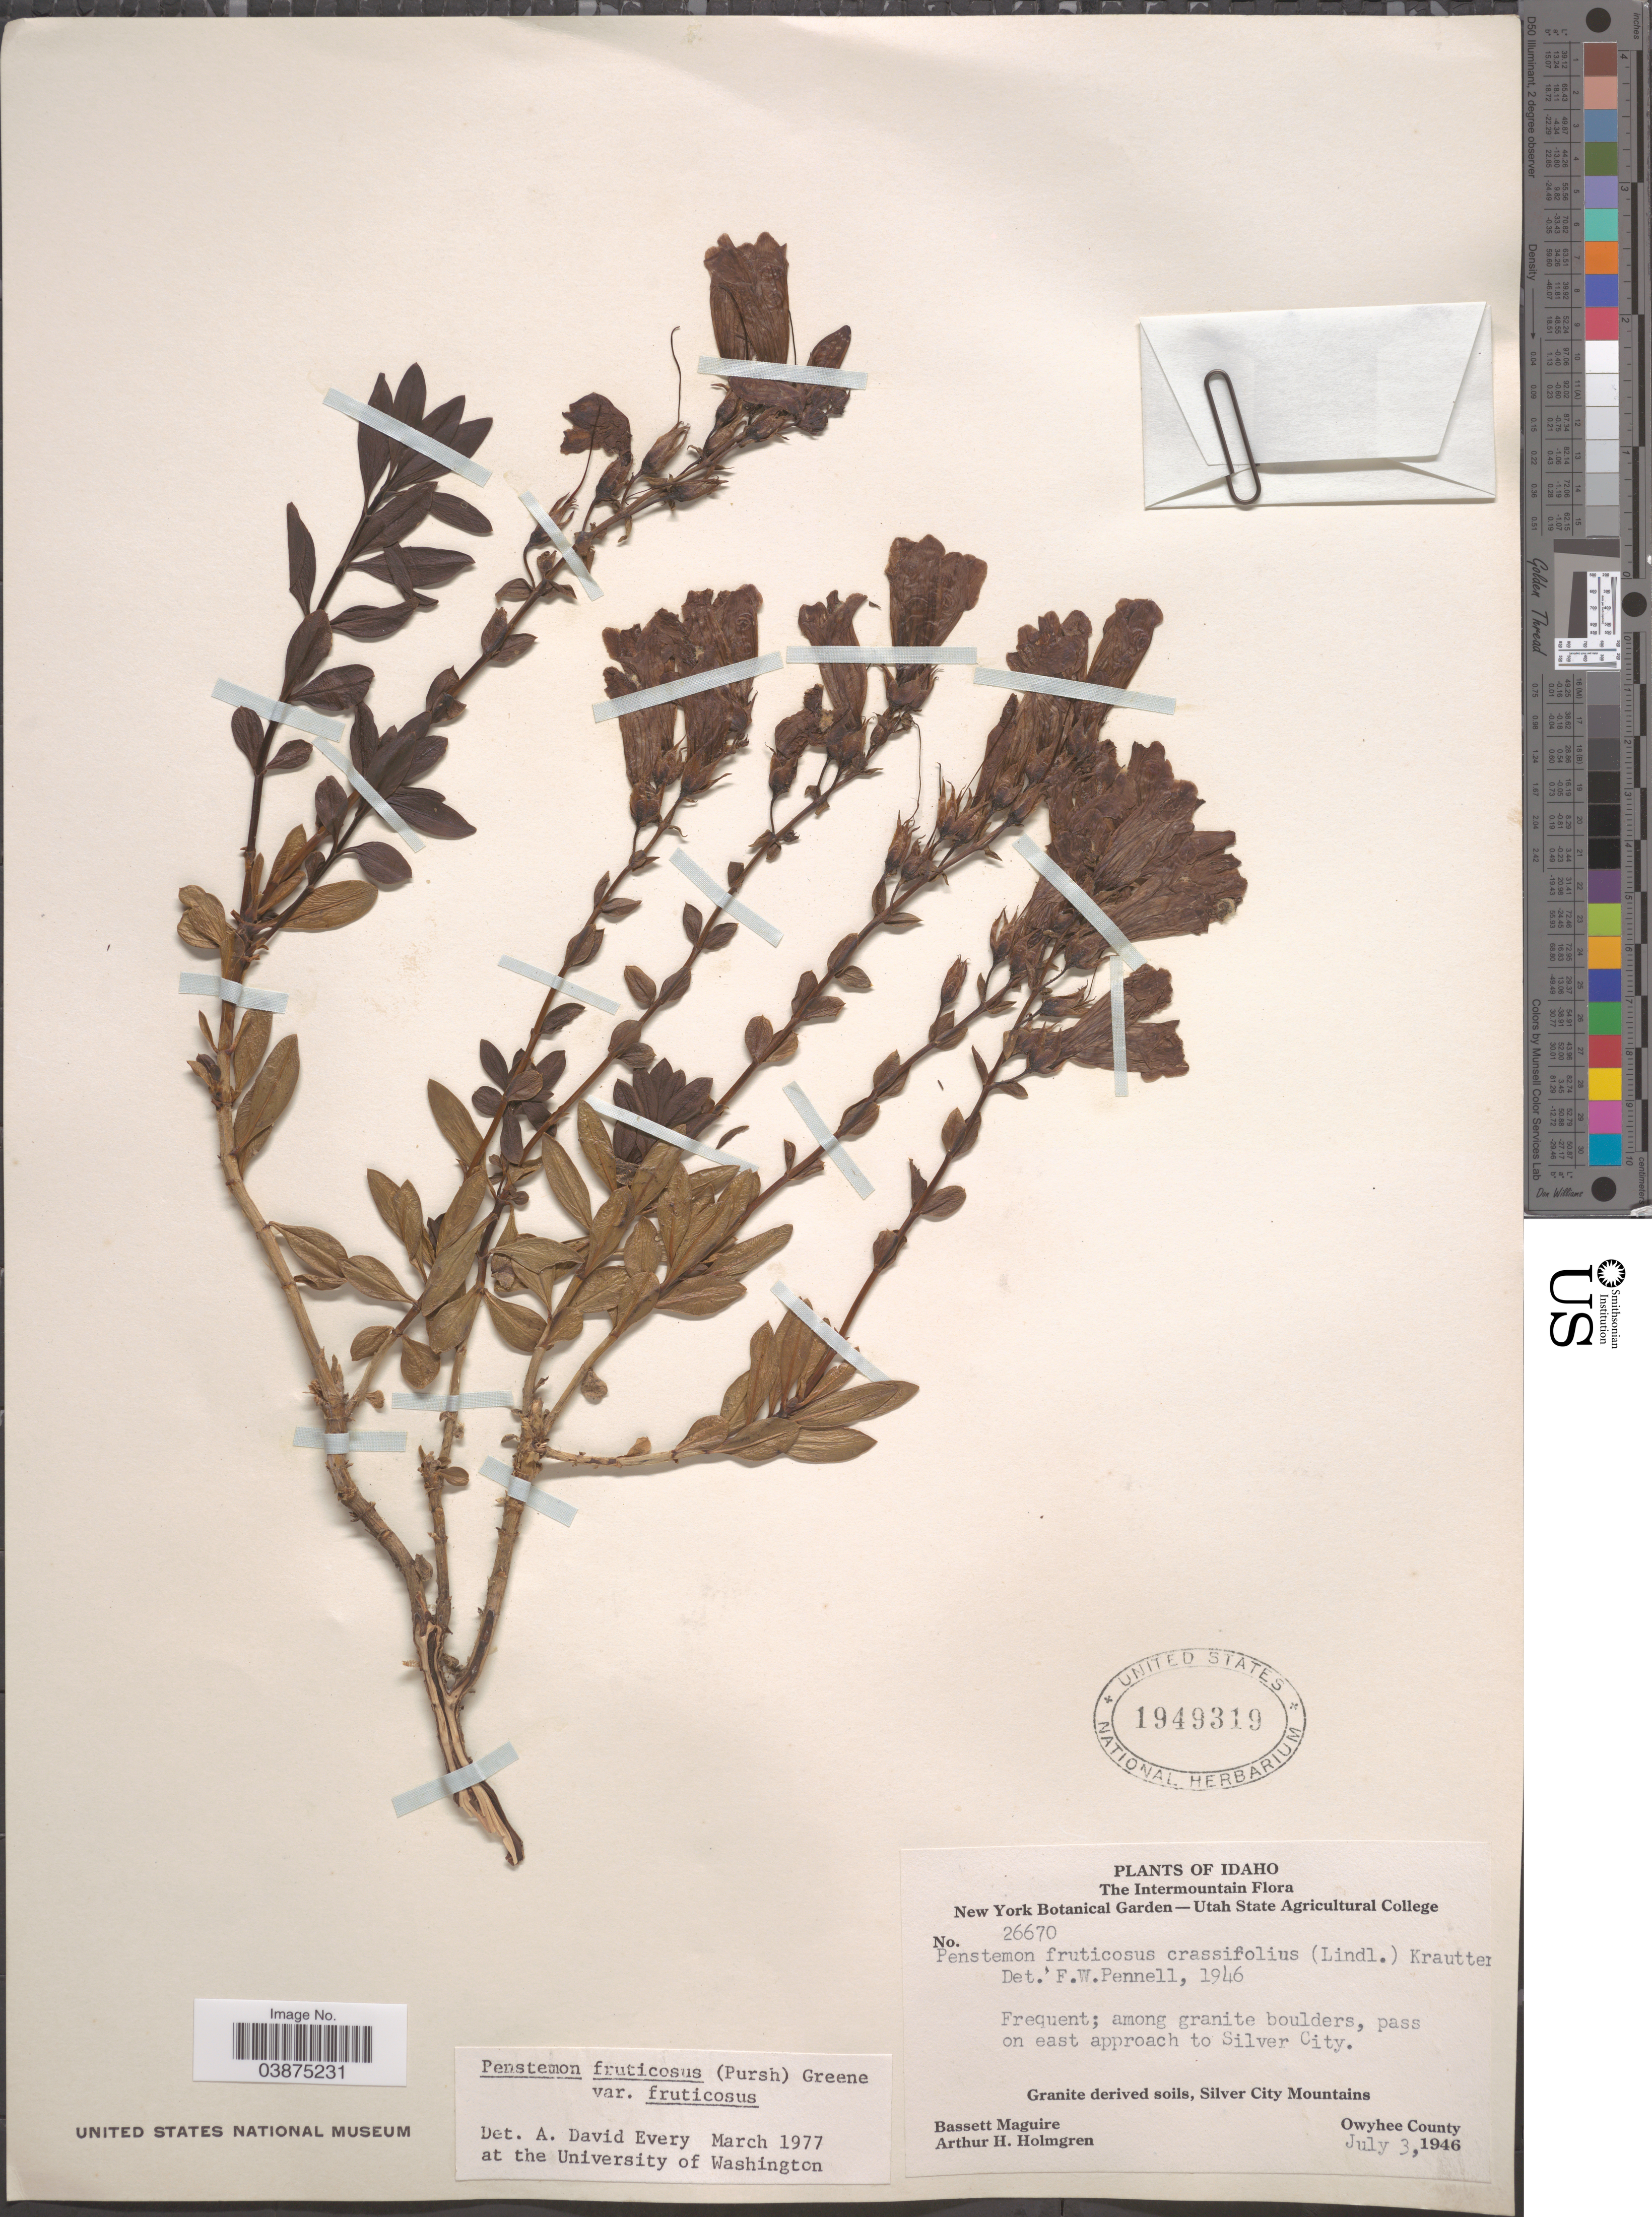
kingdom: Plantae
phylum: Tracheophyta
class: Magnoliopsida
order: Lamiales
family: Plantaginaceae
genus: Penstemon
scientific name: Penstemon fruticosus var. fruticosus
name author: (Pursh) Greene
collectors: B. Maguire & A. H. Holmgren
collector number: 26670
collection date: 1946-07-03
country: United States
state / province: Idaho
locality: The Intermountain. Pass on east approach to Silver City. Silver City Mountains. Owyhee County.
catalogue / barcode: US 1949319